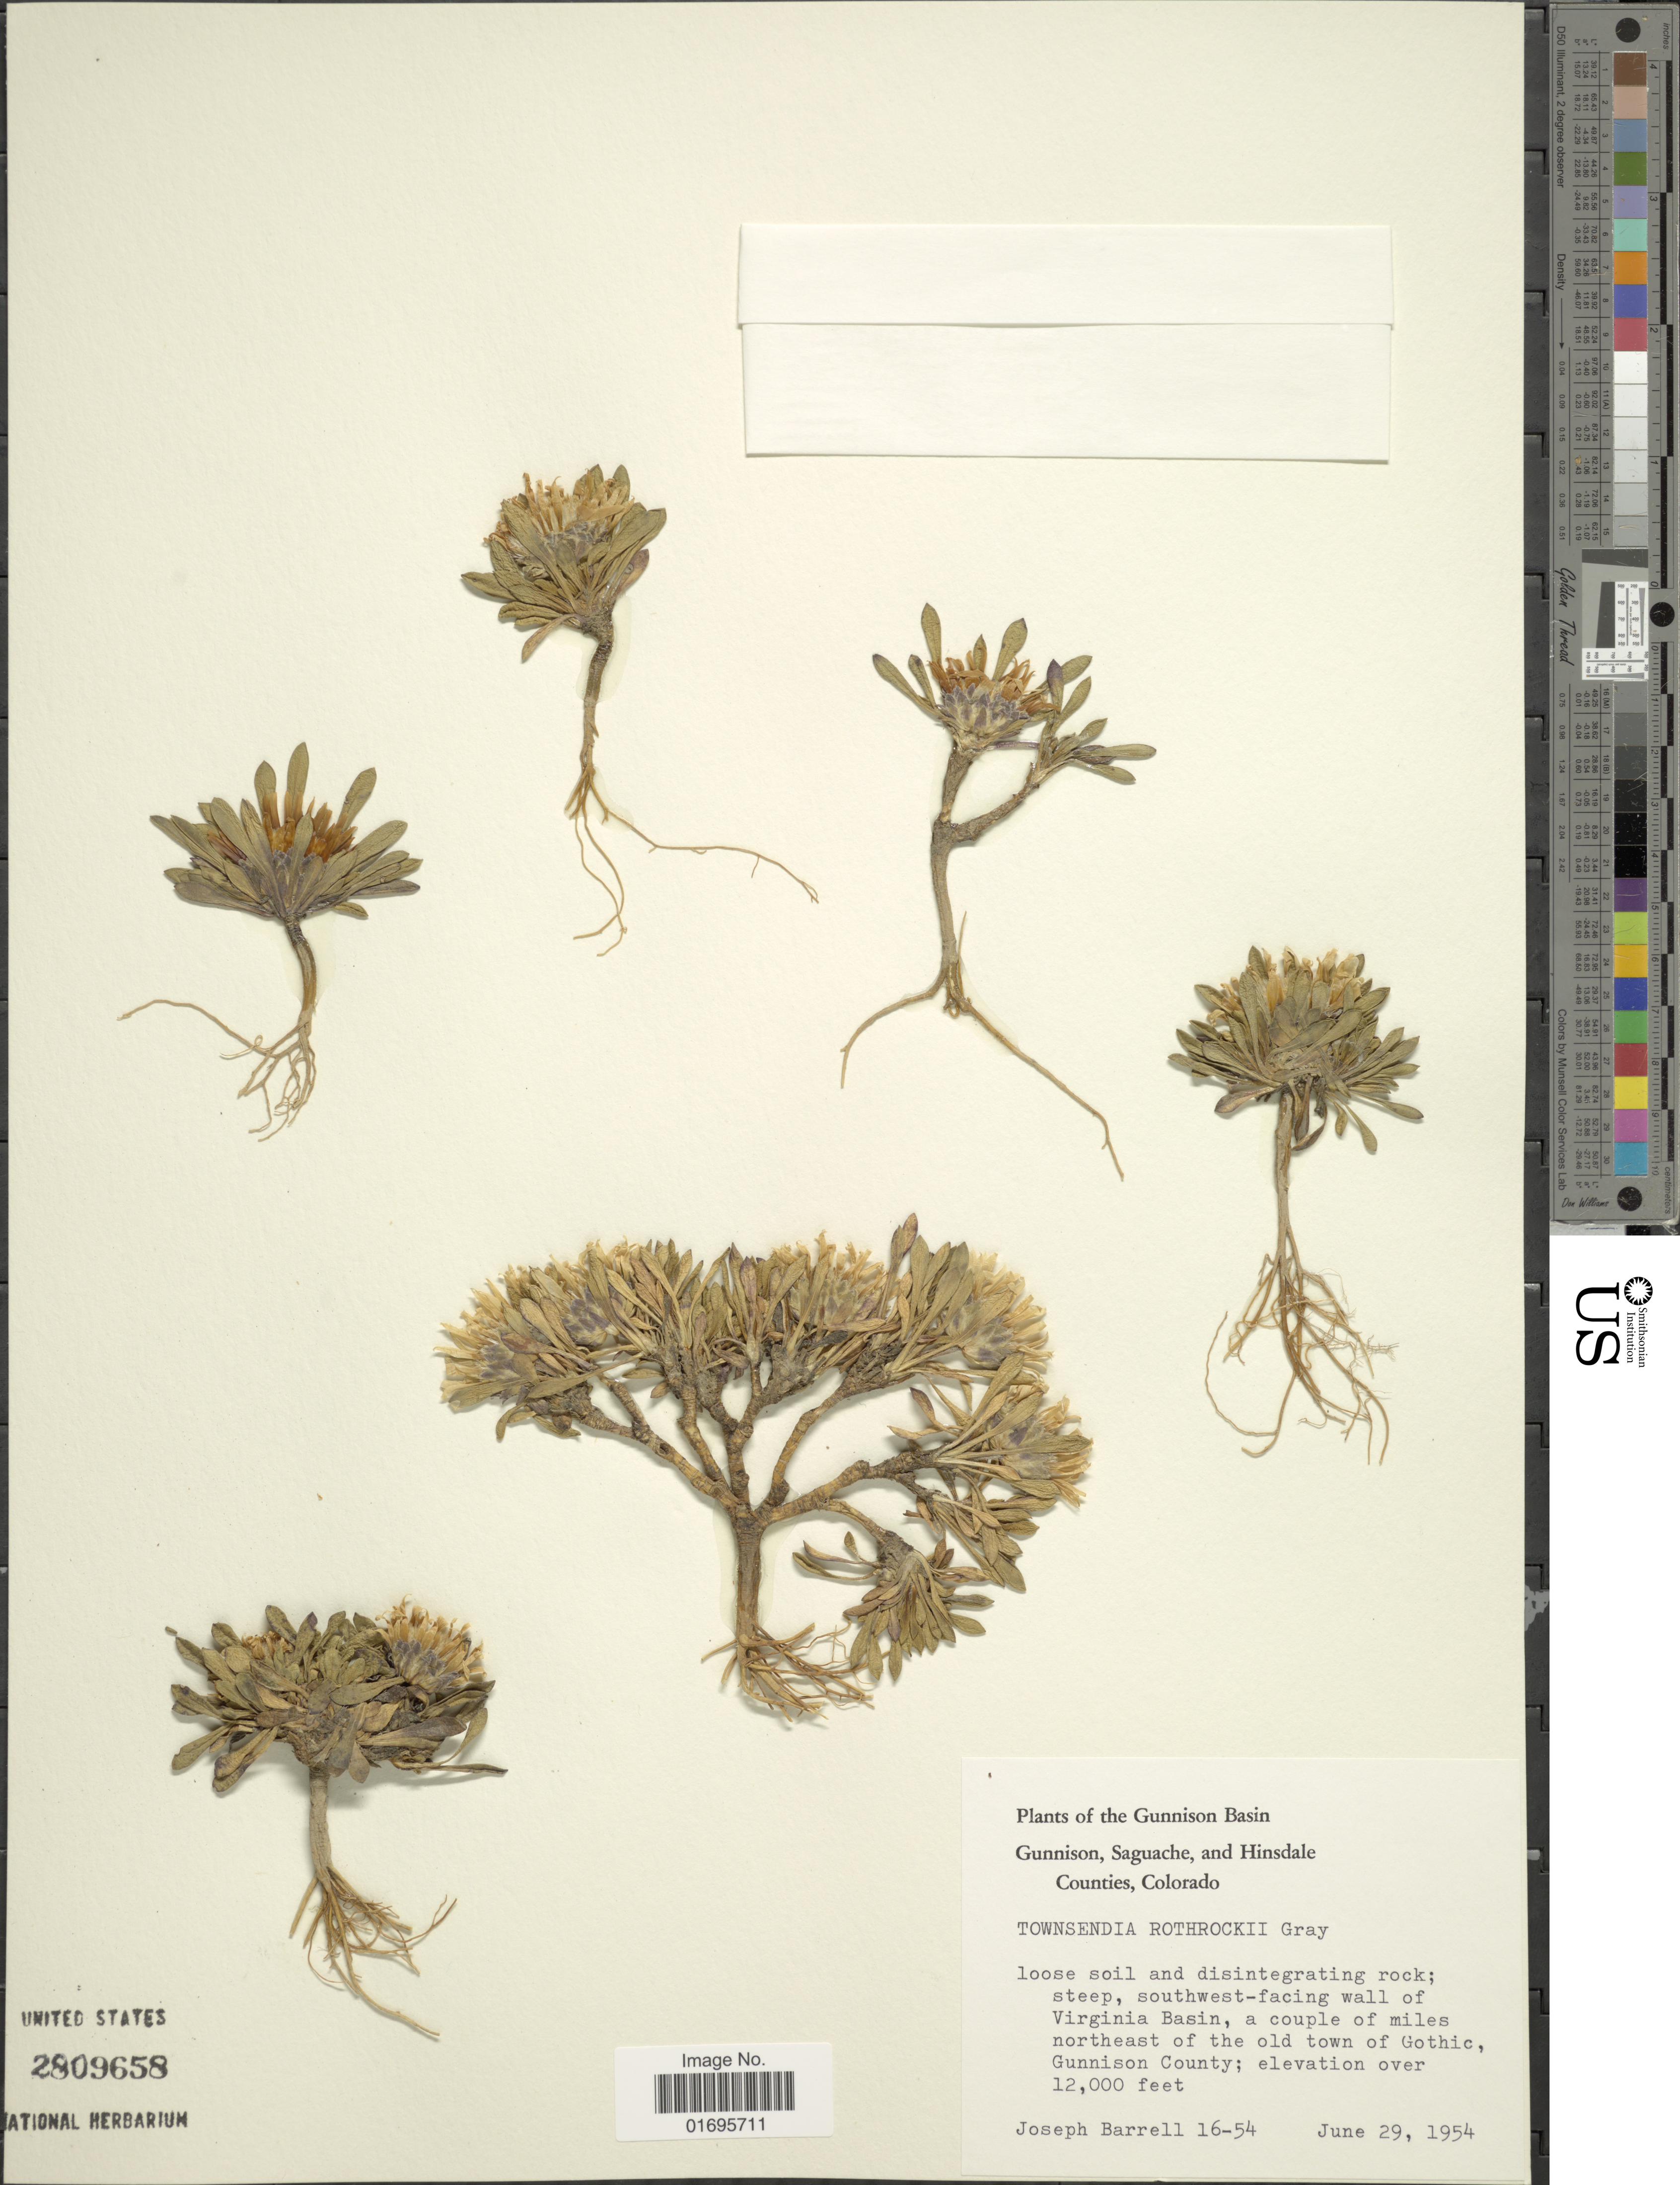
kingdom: Plantae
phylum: Tracheophyta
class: Magnoliopsida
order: Asterales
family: Asteraceae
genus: Townsendia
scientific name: Townsendia rothrockii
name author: A. Gray ex Rothr.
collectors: J. Barrell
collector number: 16-54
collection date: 1954-06-29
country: United States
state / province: Colorado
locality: Gunnison Basin. Gunnison, Saguache, and Hinsdale Counties, Colorado. Steep, southwest-facing wall of Viriginia Basin, a couple of miles northeast of the old town of Gothic, Gunnison County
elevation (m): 3658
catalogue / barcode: US 2809658